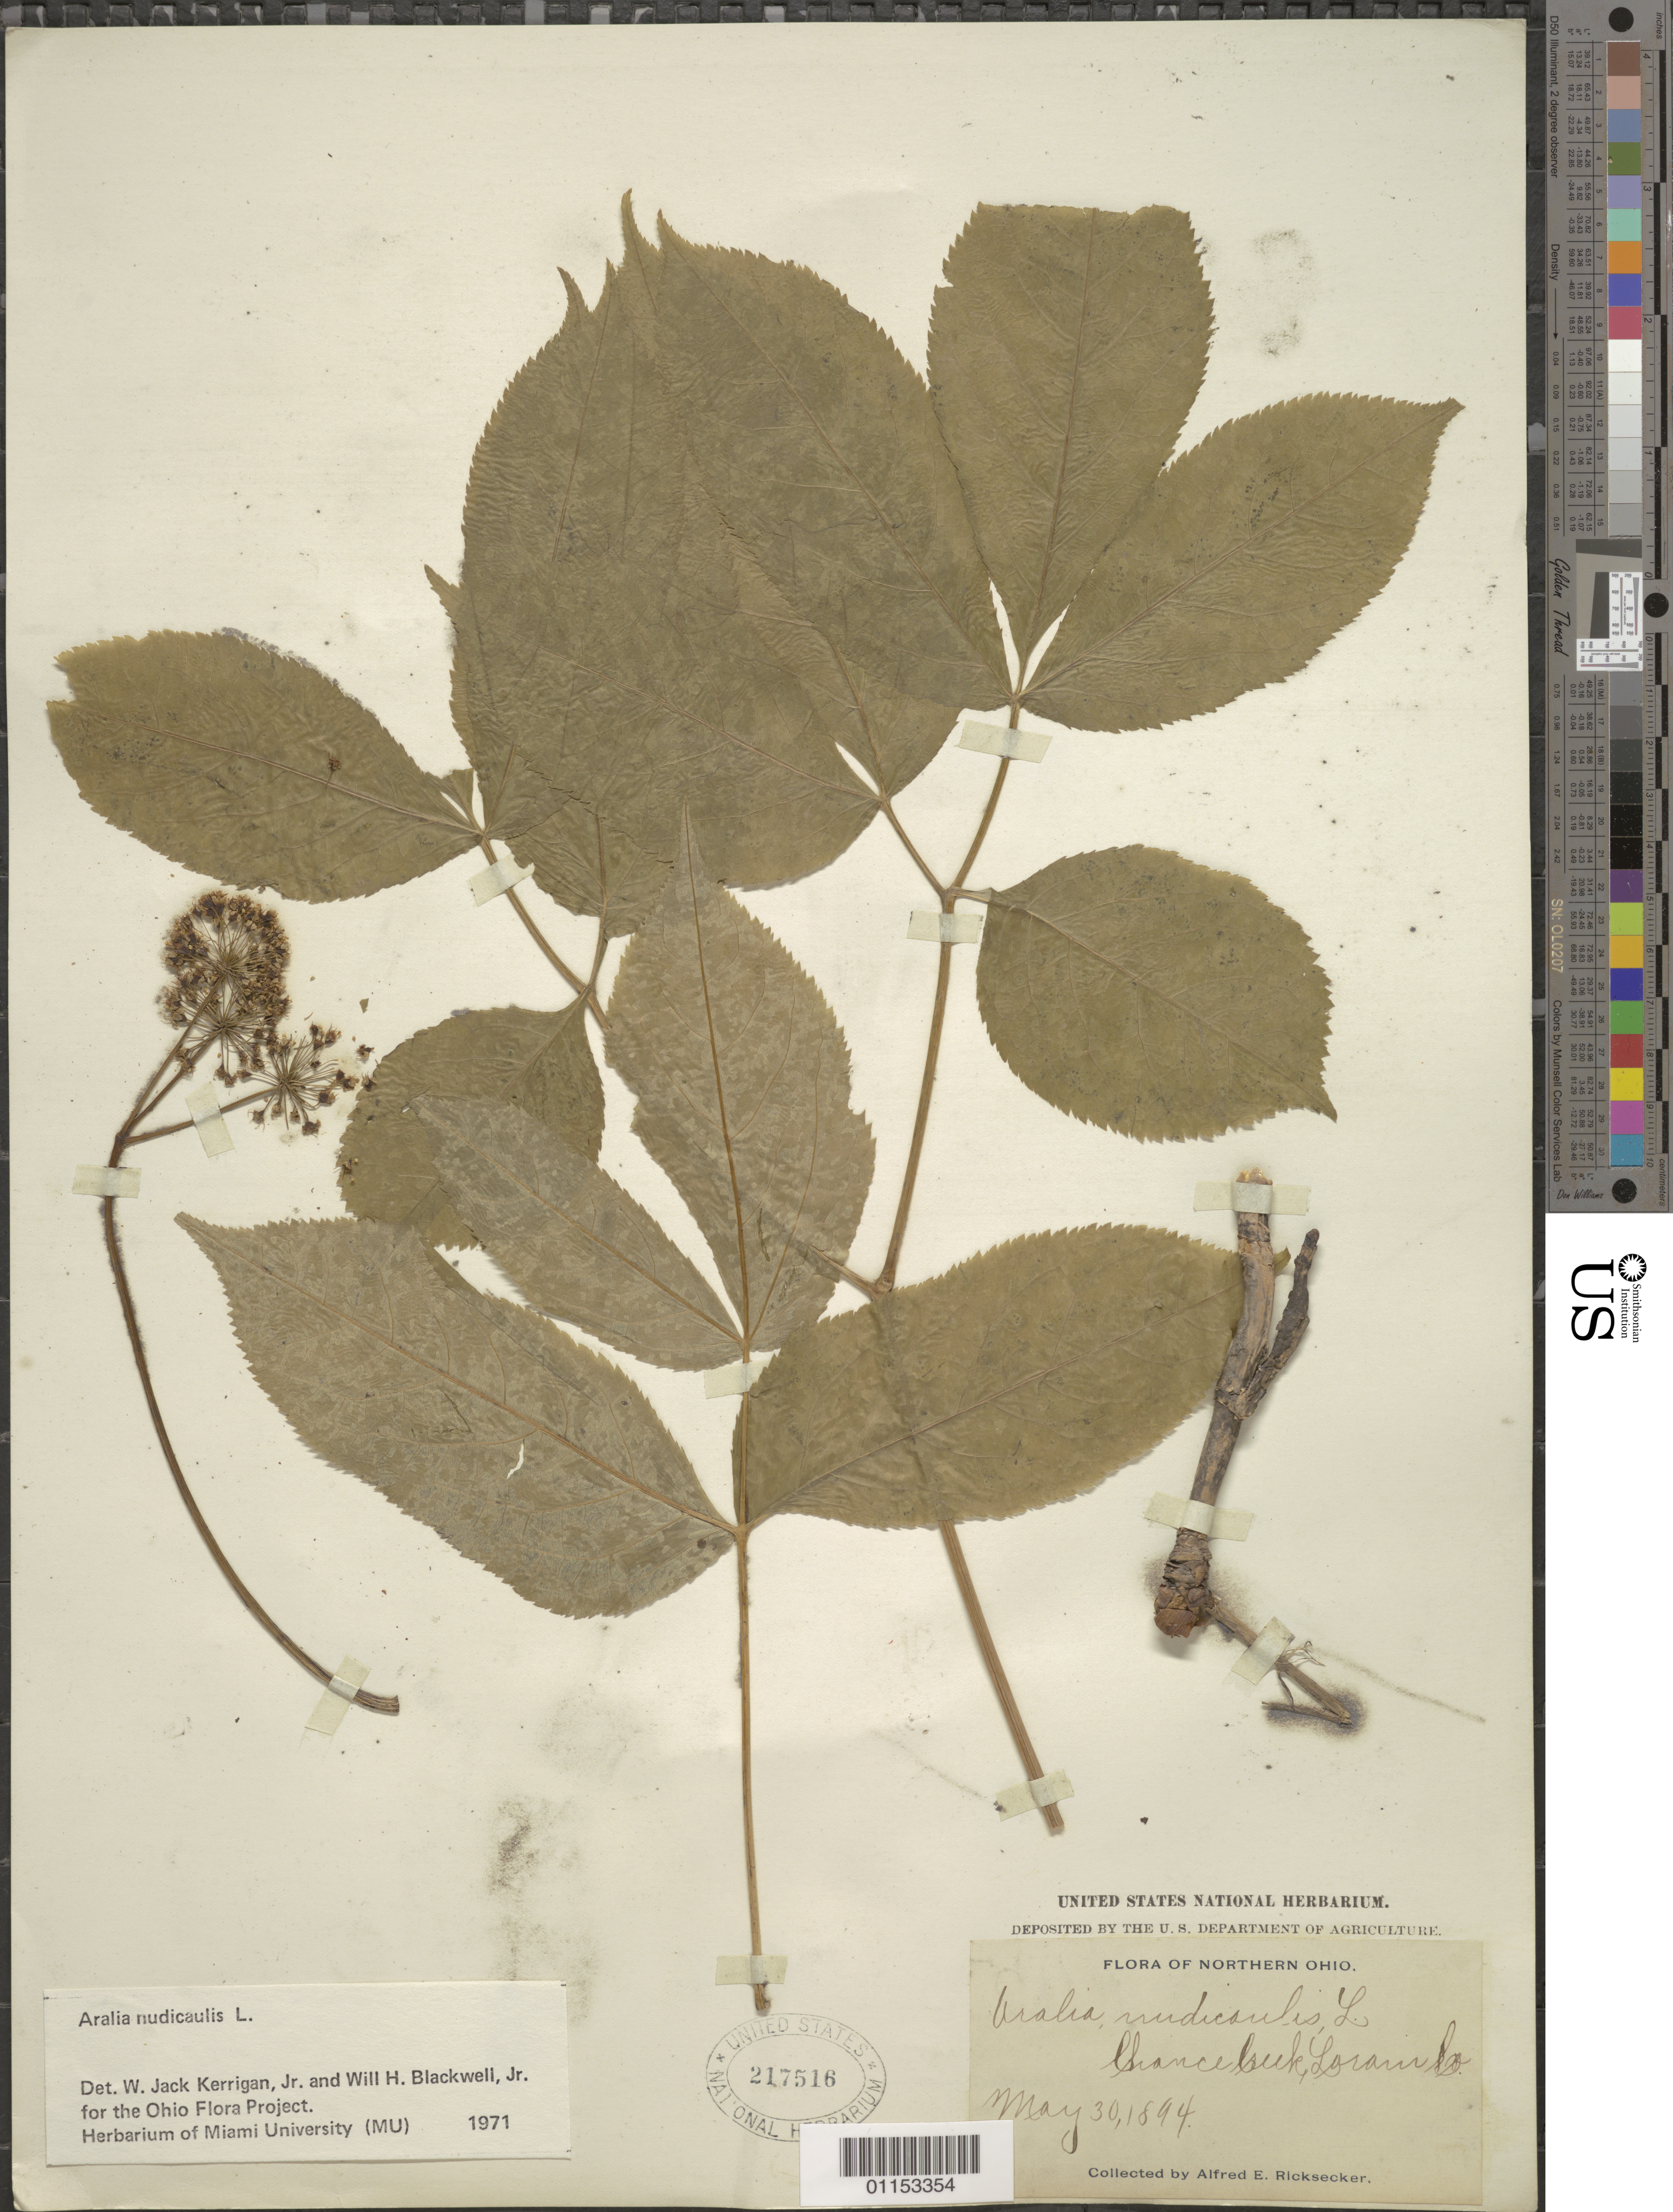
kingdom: Plantae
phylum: Tracheophyta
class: Magnoliopsida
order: Apiales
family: Araliaceae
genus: Aralia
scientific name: Aralia nudicaulis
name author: L.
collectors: A. E. Ricksecker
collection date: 1894-05-30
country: United States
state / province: Ohio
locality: Goram.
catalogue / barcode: US 217516